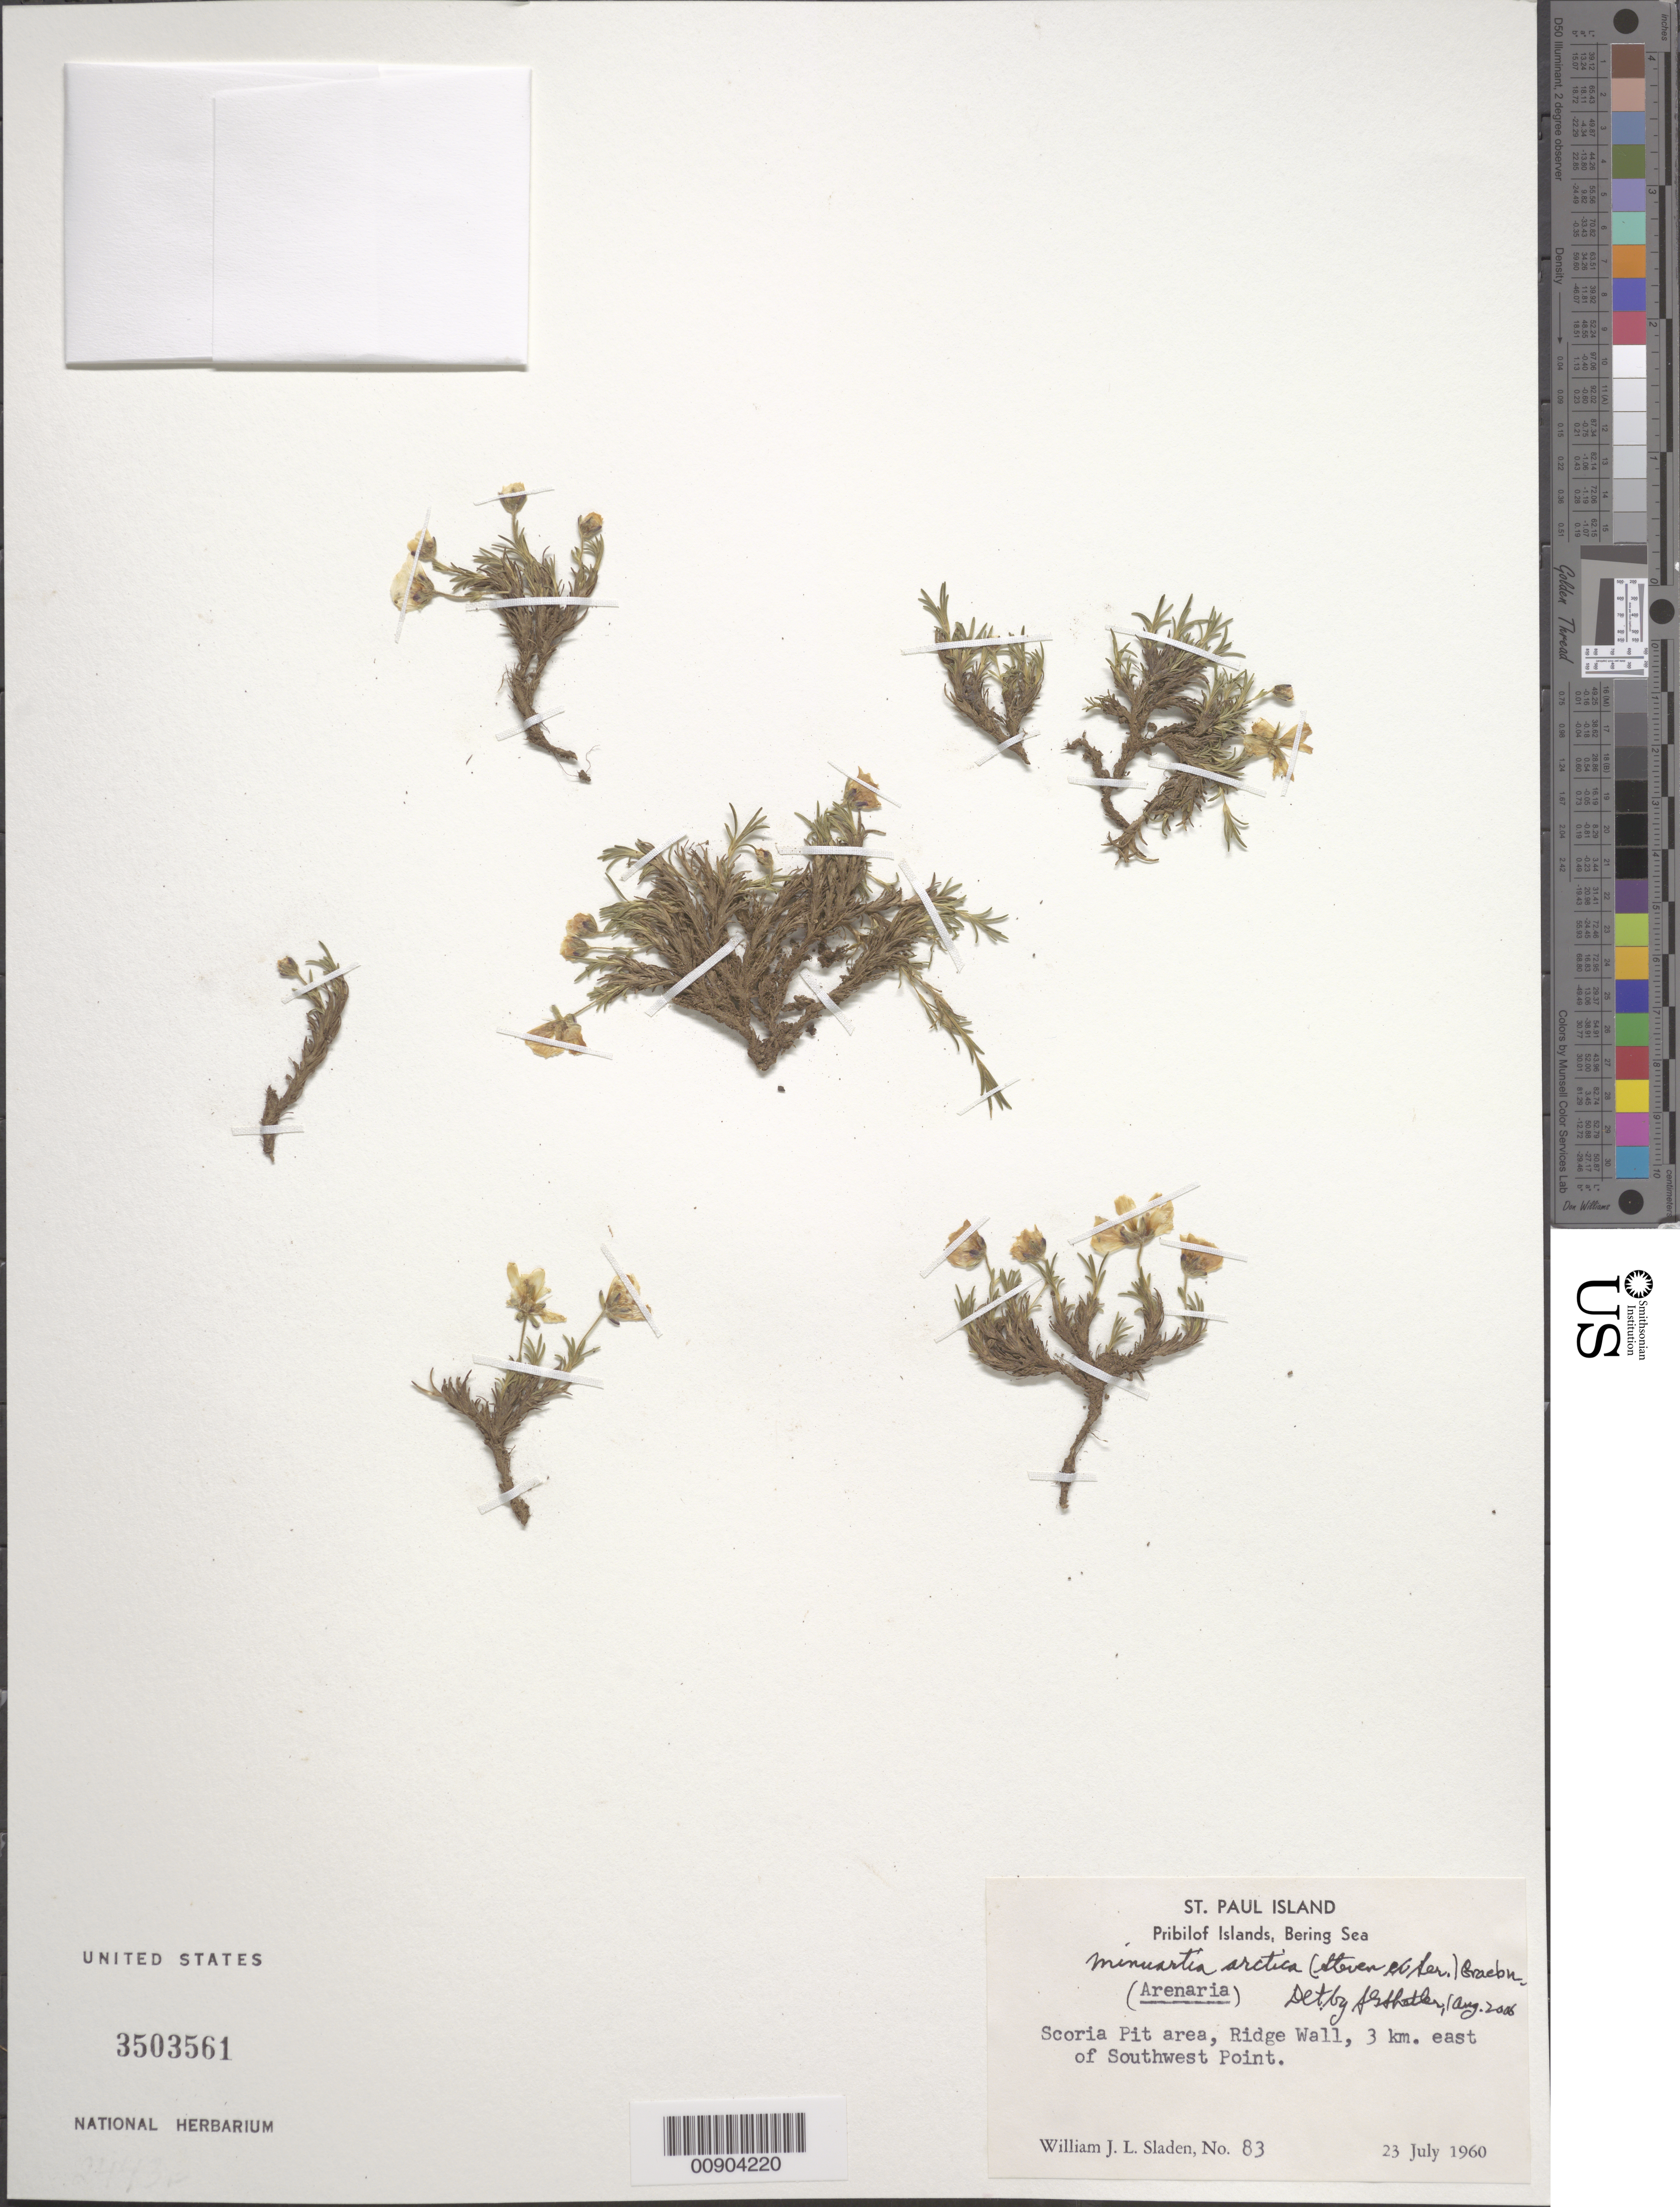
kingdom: Plantae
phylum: Tracheophyta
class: Magnoliopsida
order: Caryophyllales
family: Caryophyllaceae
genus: Cherleria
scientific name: Cherleria arctica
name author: (Steven ex Ser.) A.J. Moore & Dillenb.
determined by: Strong, M. T., (US), Smithsonian Institution - National Museum of Natural History (UNITED STATES)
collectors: W. Sladen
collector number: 83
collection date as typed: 23 Jul 1960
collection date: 1960-07-23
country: United States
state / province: Alaska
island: St. Paul Island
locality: Scoria Pit area, Ridge Wall, 3 km. east of Southwest Point., Bering Sea, Pribilof Islands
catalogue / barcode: US 3503561